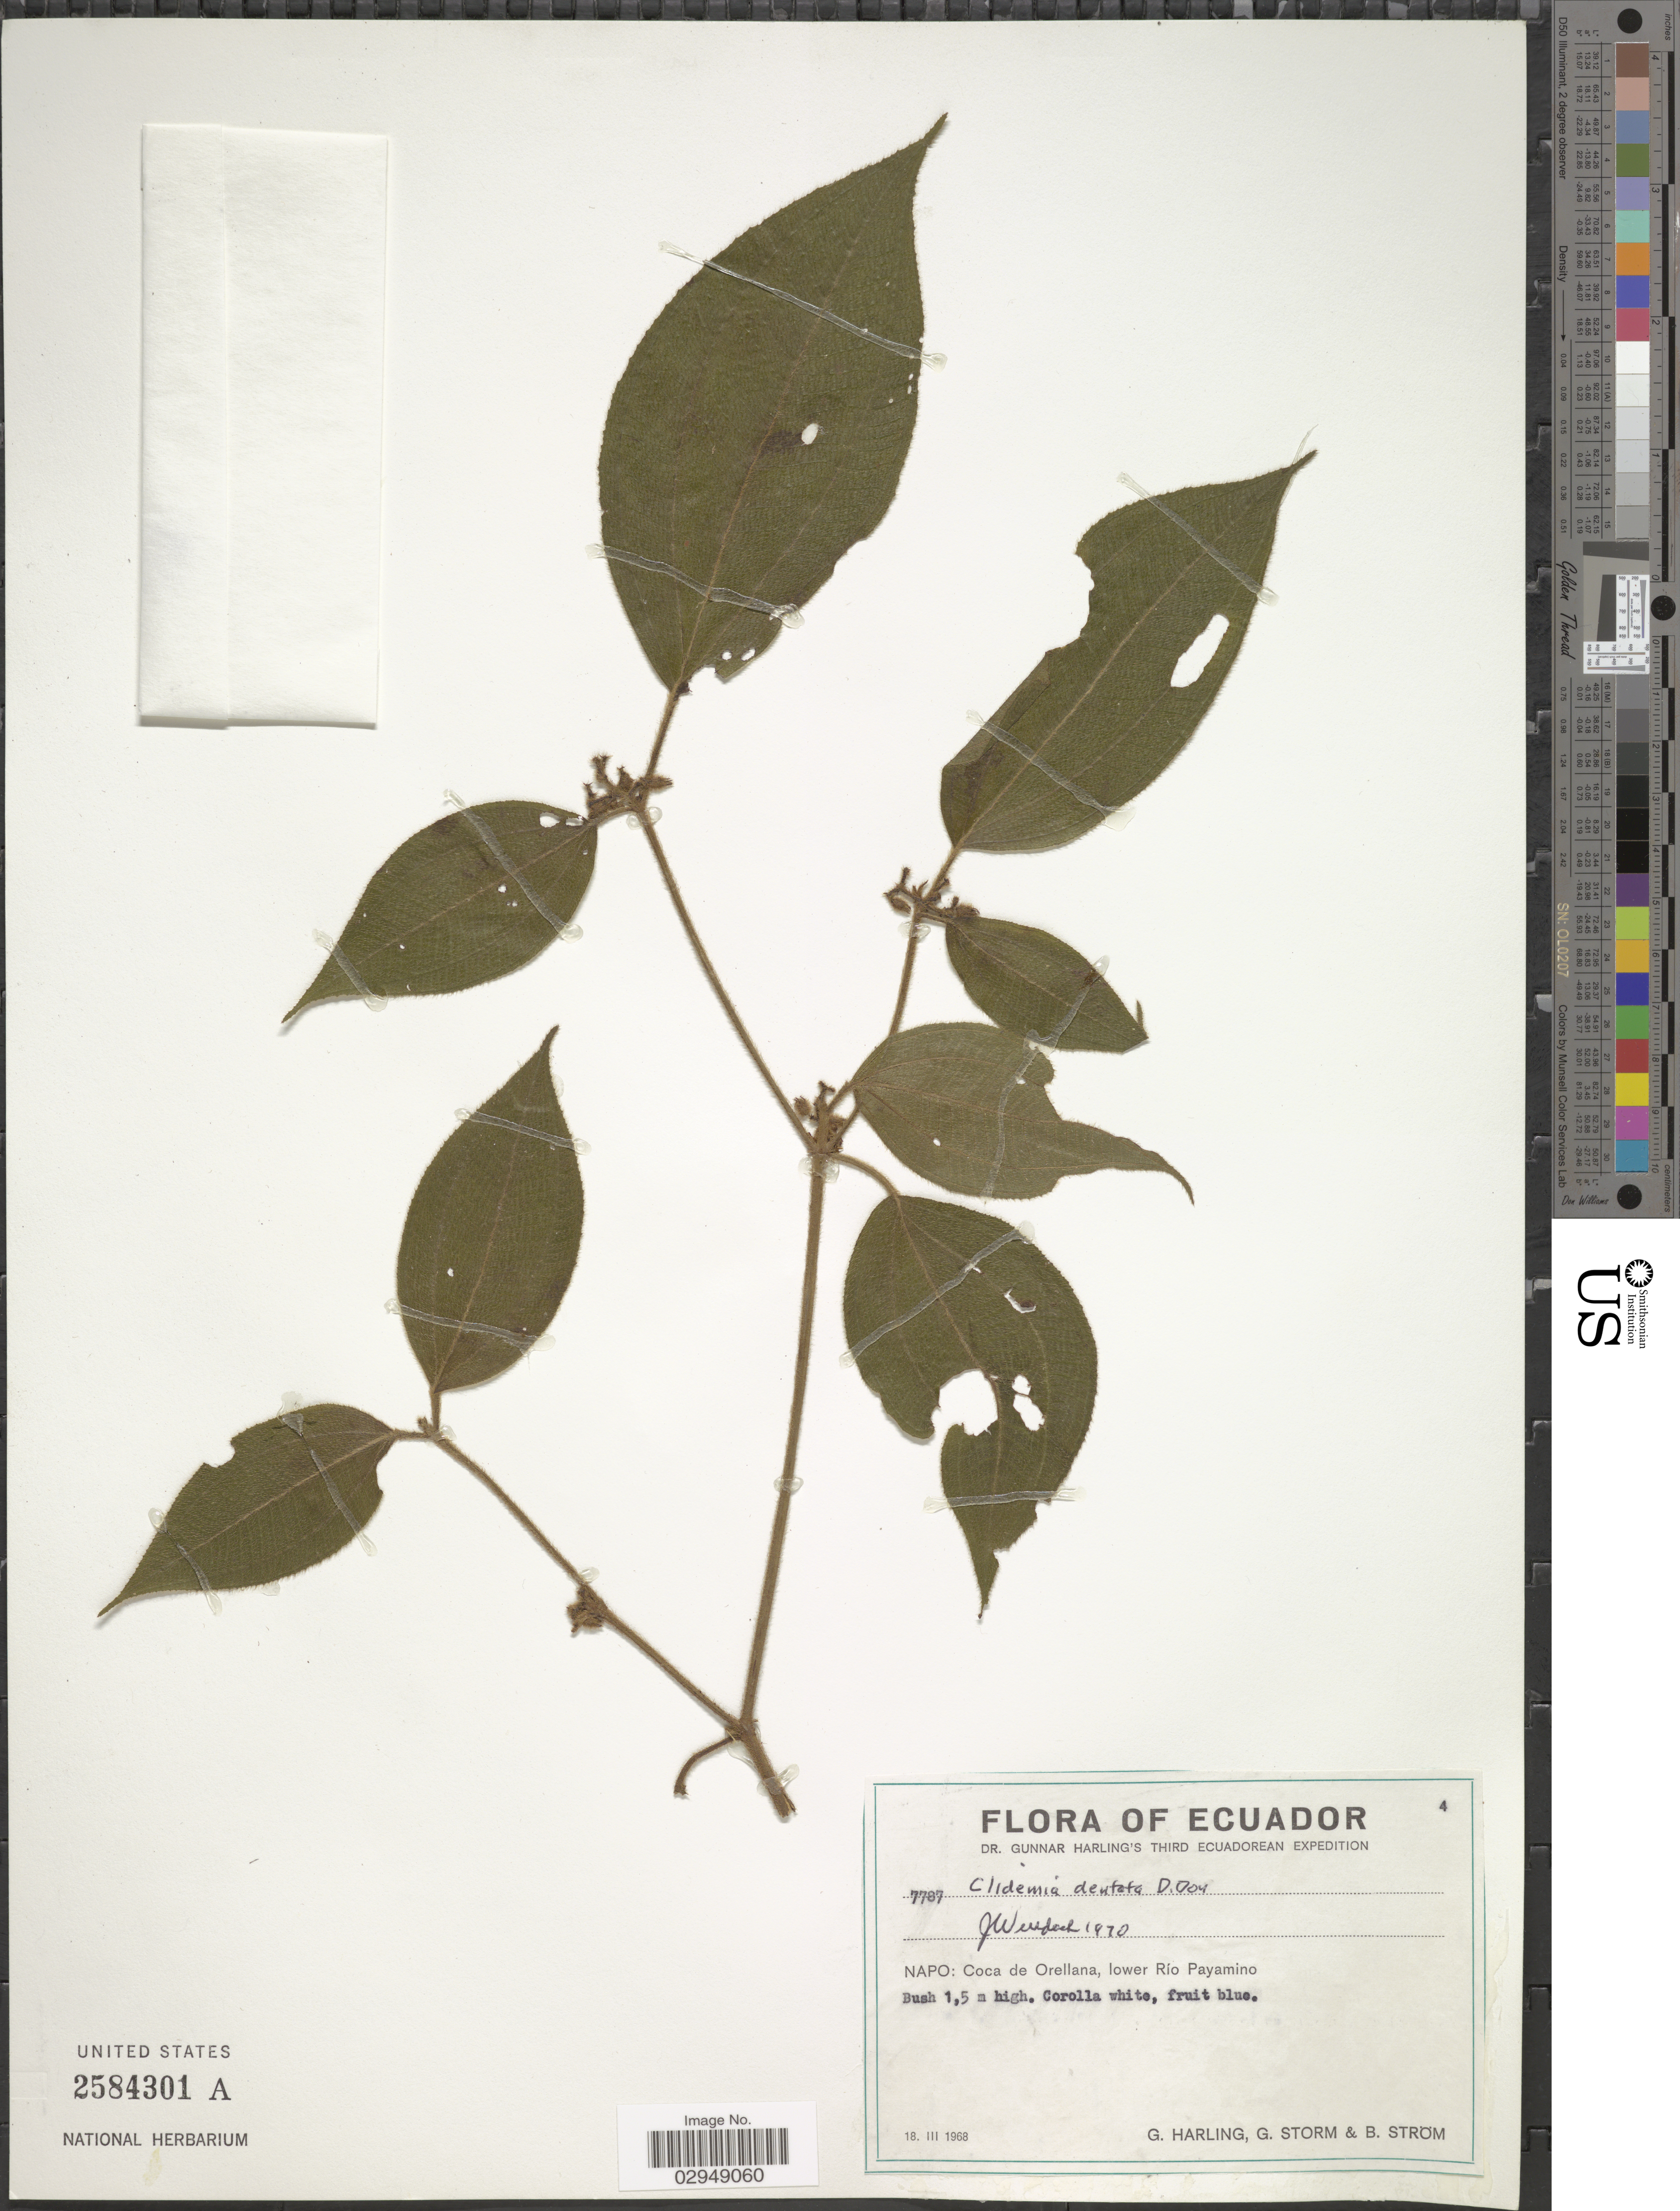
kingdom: Plantae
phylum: Tracheophyta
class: Magnoliopsida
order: Myrtales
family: Melastomataceae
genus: Clidemia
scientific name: Clidemia dentata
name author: D. Don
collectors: G. Harling, G. Storm & B. Ström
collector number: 7787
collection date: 1968-03-18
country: Ecuador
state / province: Napo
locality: Coca de Orellana, lower Río Payamino.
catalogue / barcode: US 2584301A